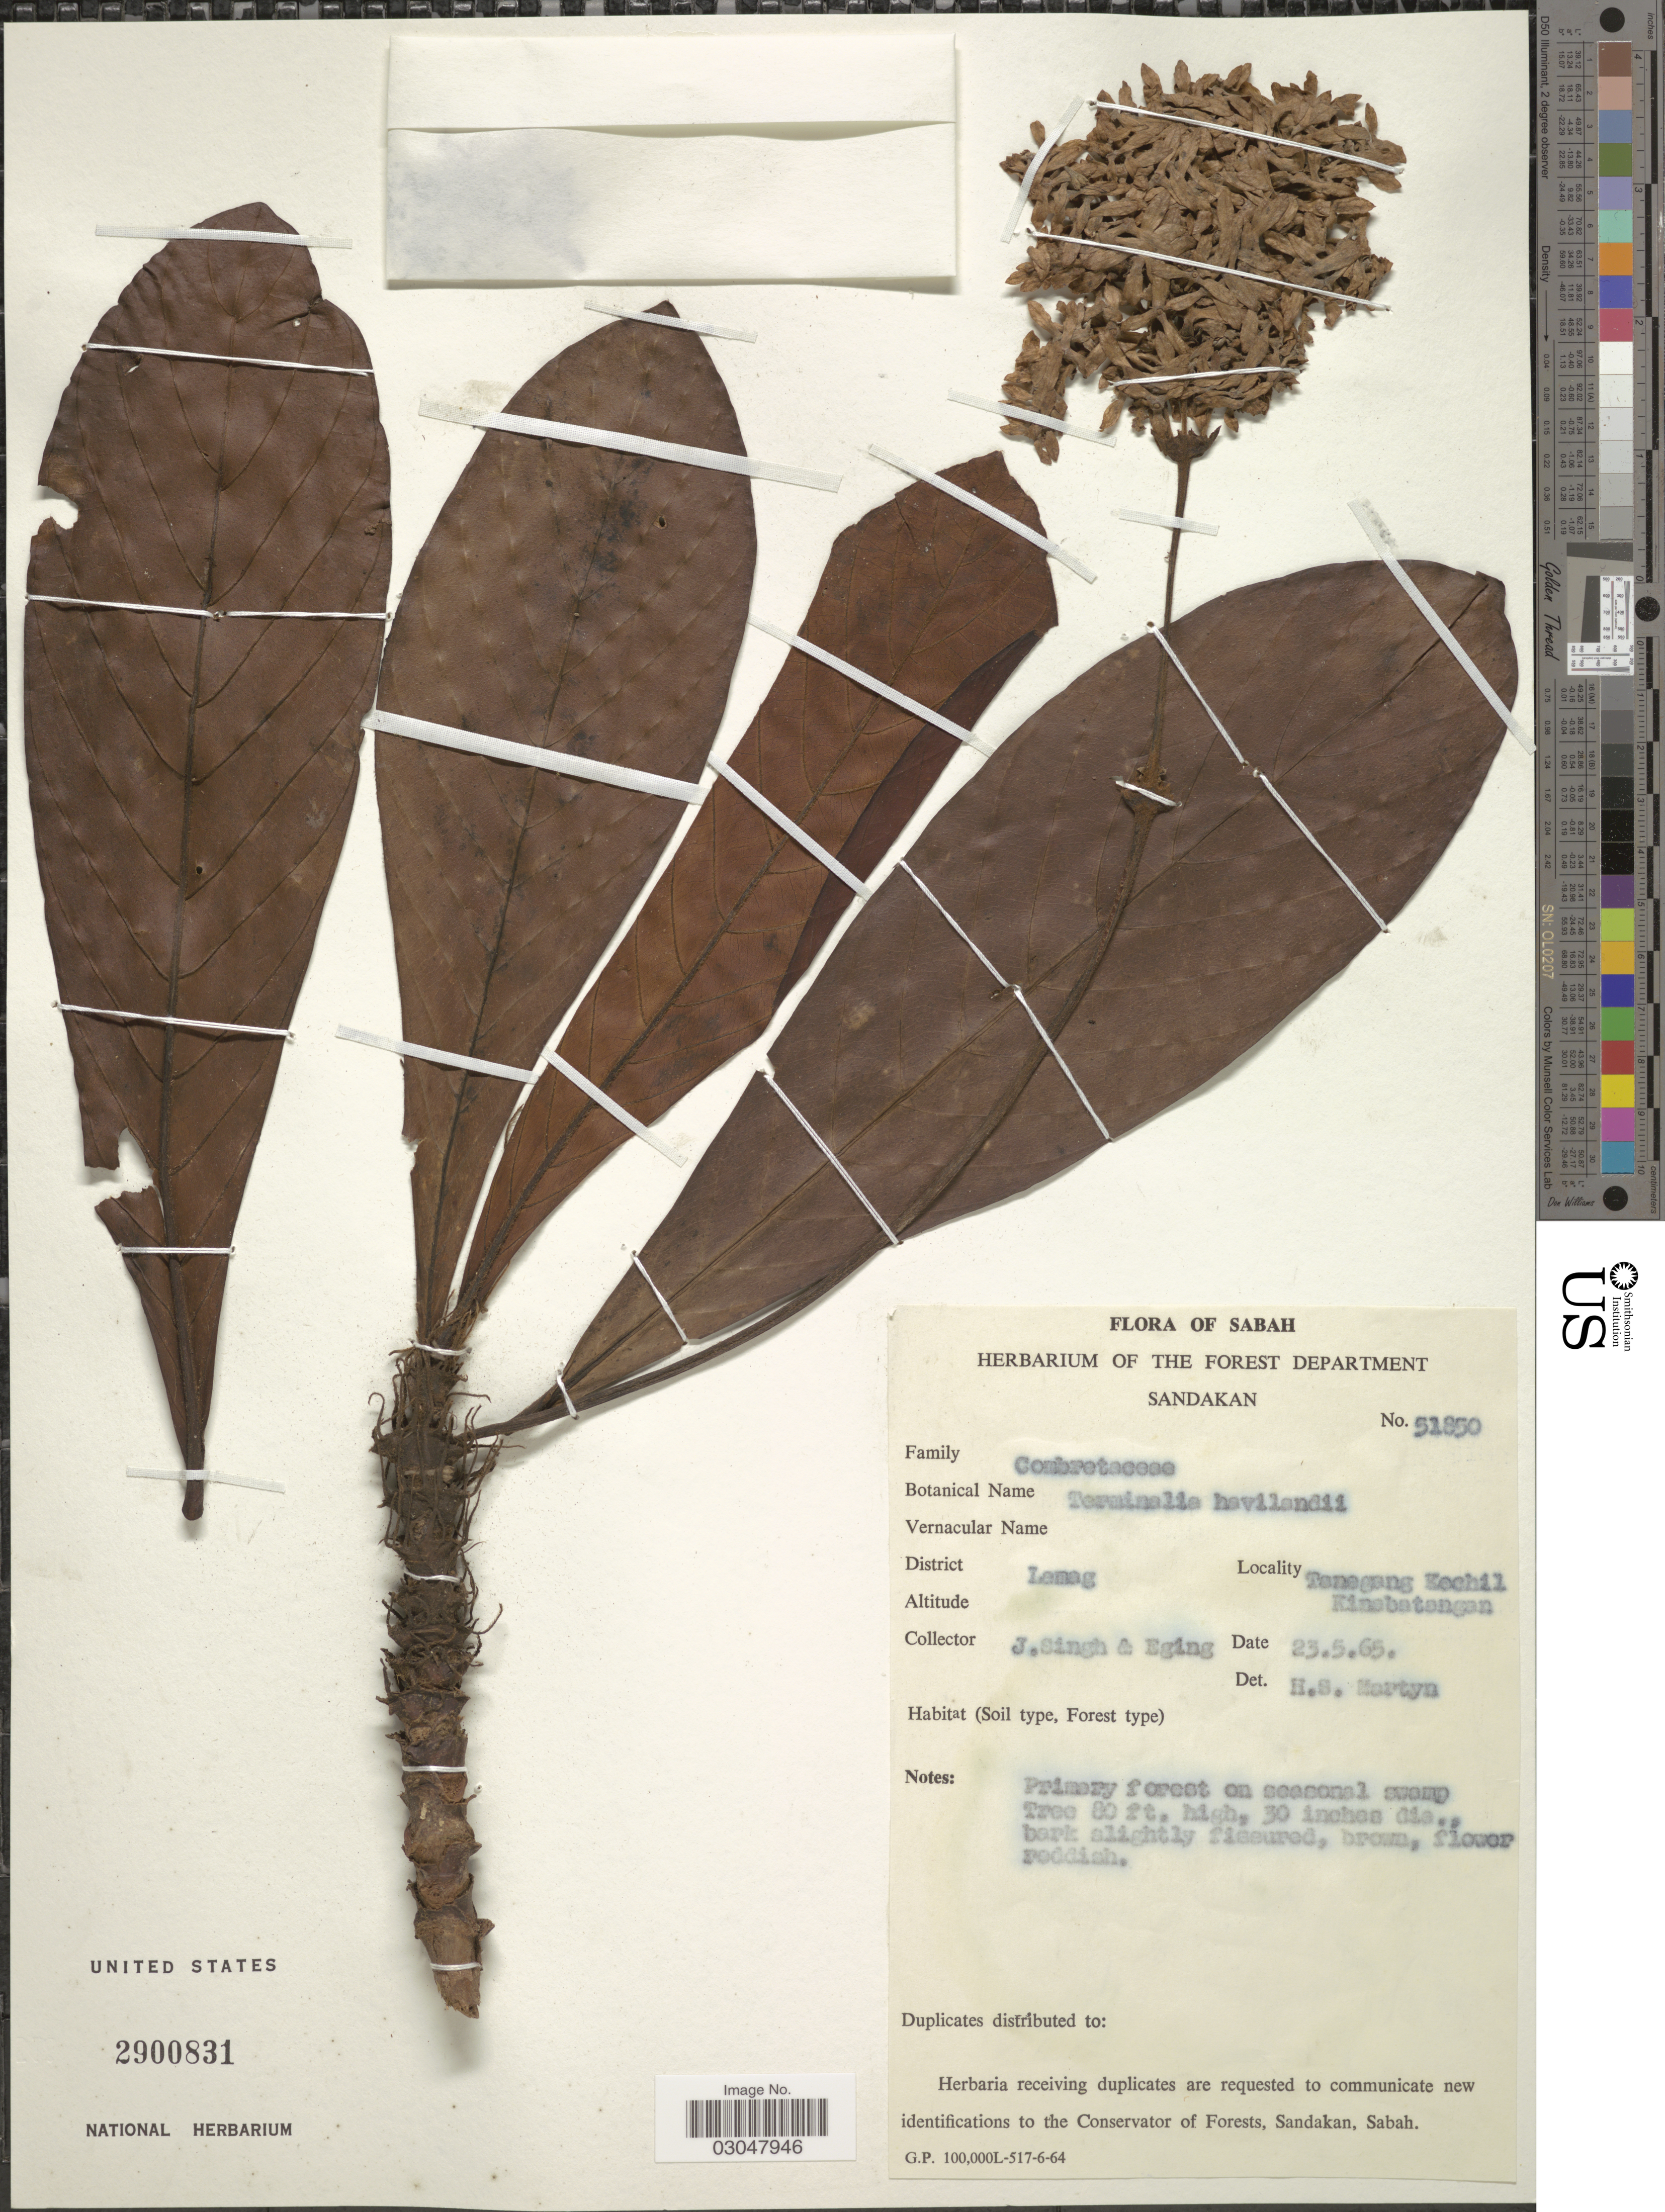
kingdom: Plantae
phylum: Tracheophyta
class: Magnoliopsida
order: Myrtales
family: Combretaceae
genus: Terminalia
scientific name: Terminalia havilandii, ined.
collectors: J. Singh & -. Eging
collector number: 51850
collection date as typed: Transcribed d/m/y: 23/5/65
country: Malaysia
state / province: Sabah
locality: District Lemag. Tanegang Kochil Kinobatangan.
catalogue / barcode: US 2900831